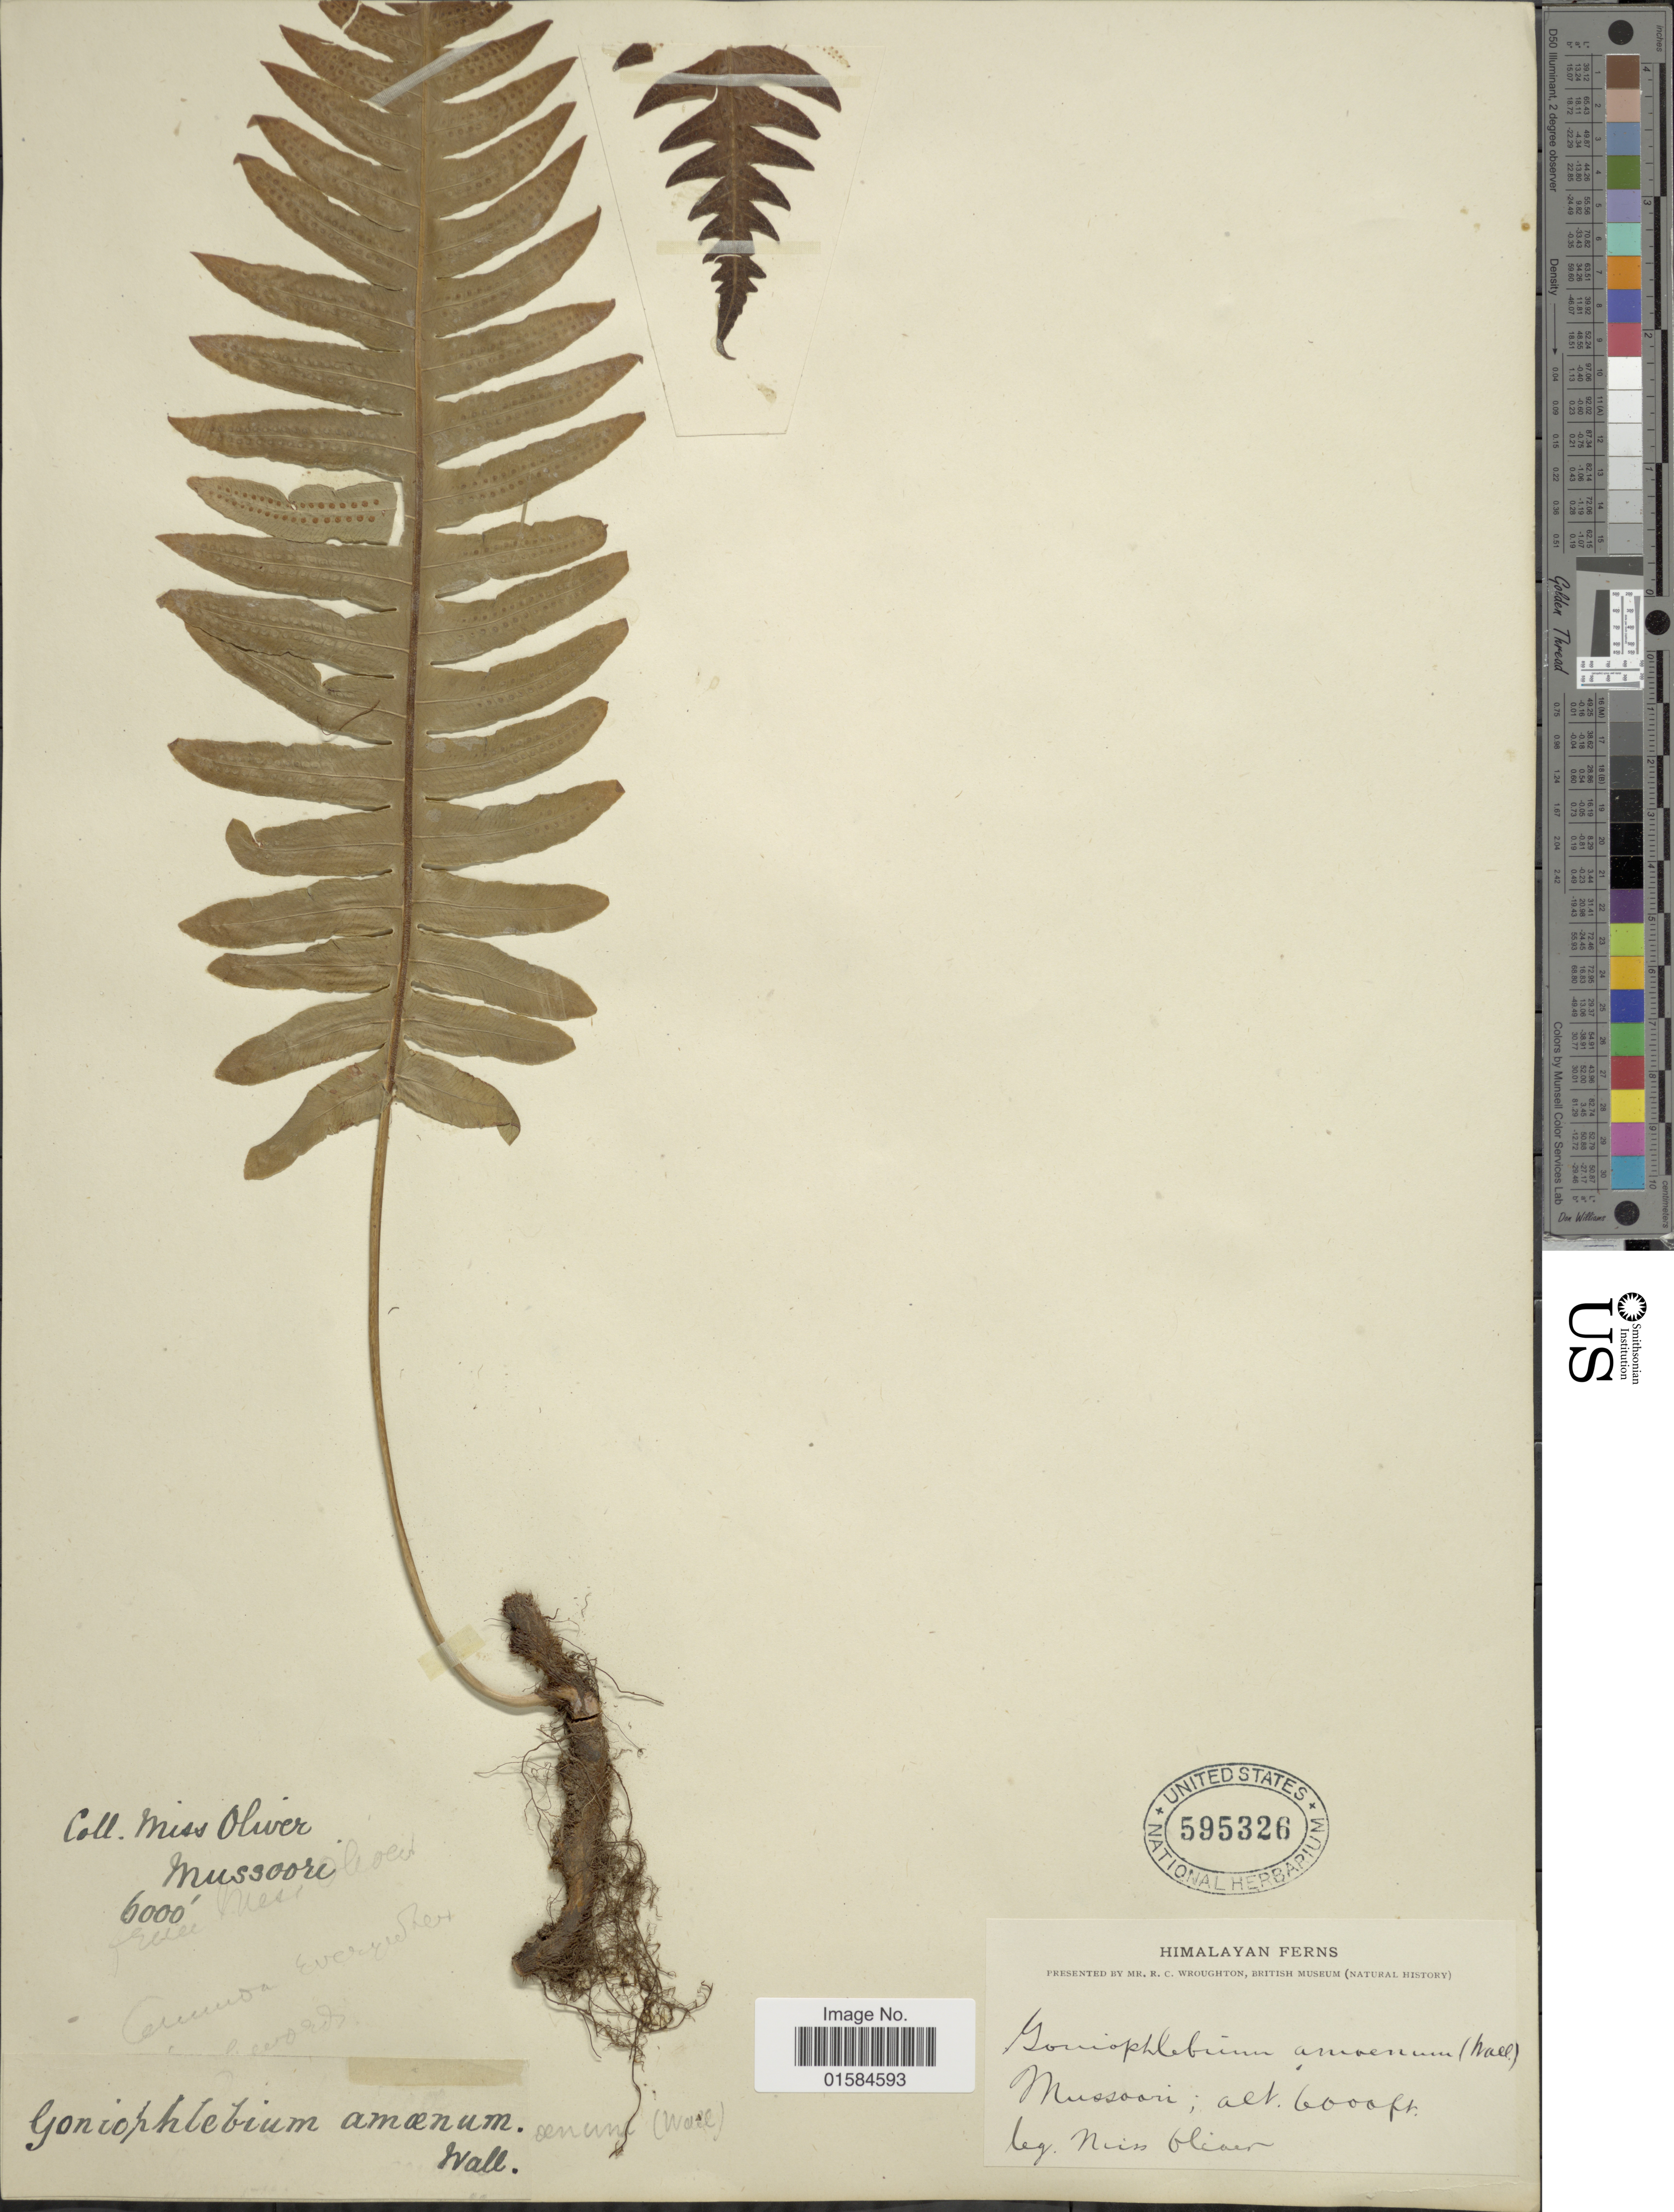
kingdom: Plantae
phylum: Tracheophyta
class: Polypodiopsida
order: Polypodiales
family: Polypodiaceae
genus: Goniophlebium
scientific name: Goniophlebium amoenum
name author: (Wall. ex Mett.) J. Sm.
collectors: Oliver, --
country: India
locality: Himalaya, Mussoorie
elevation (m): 1829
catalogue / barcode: US 595326